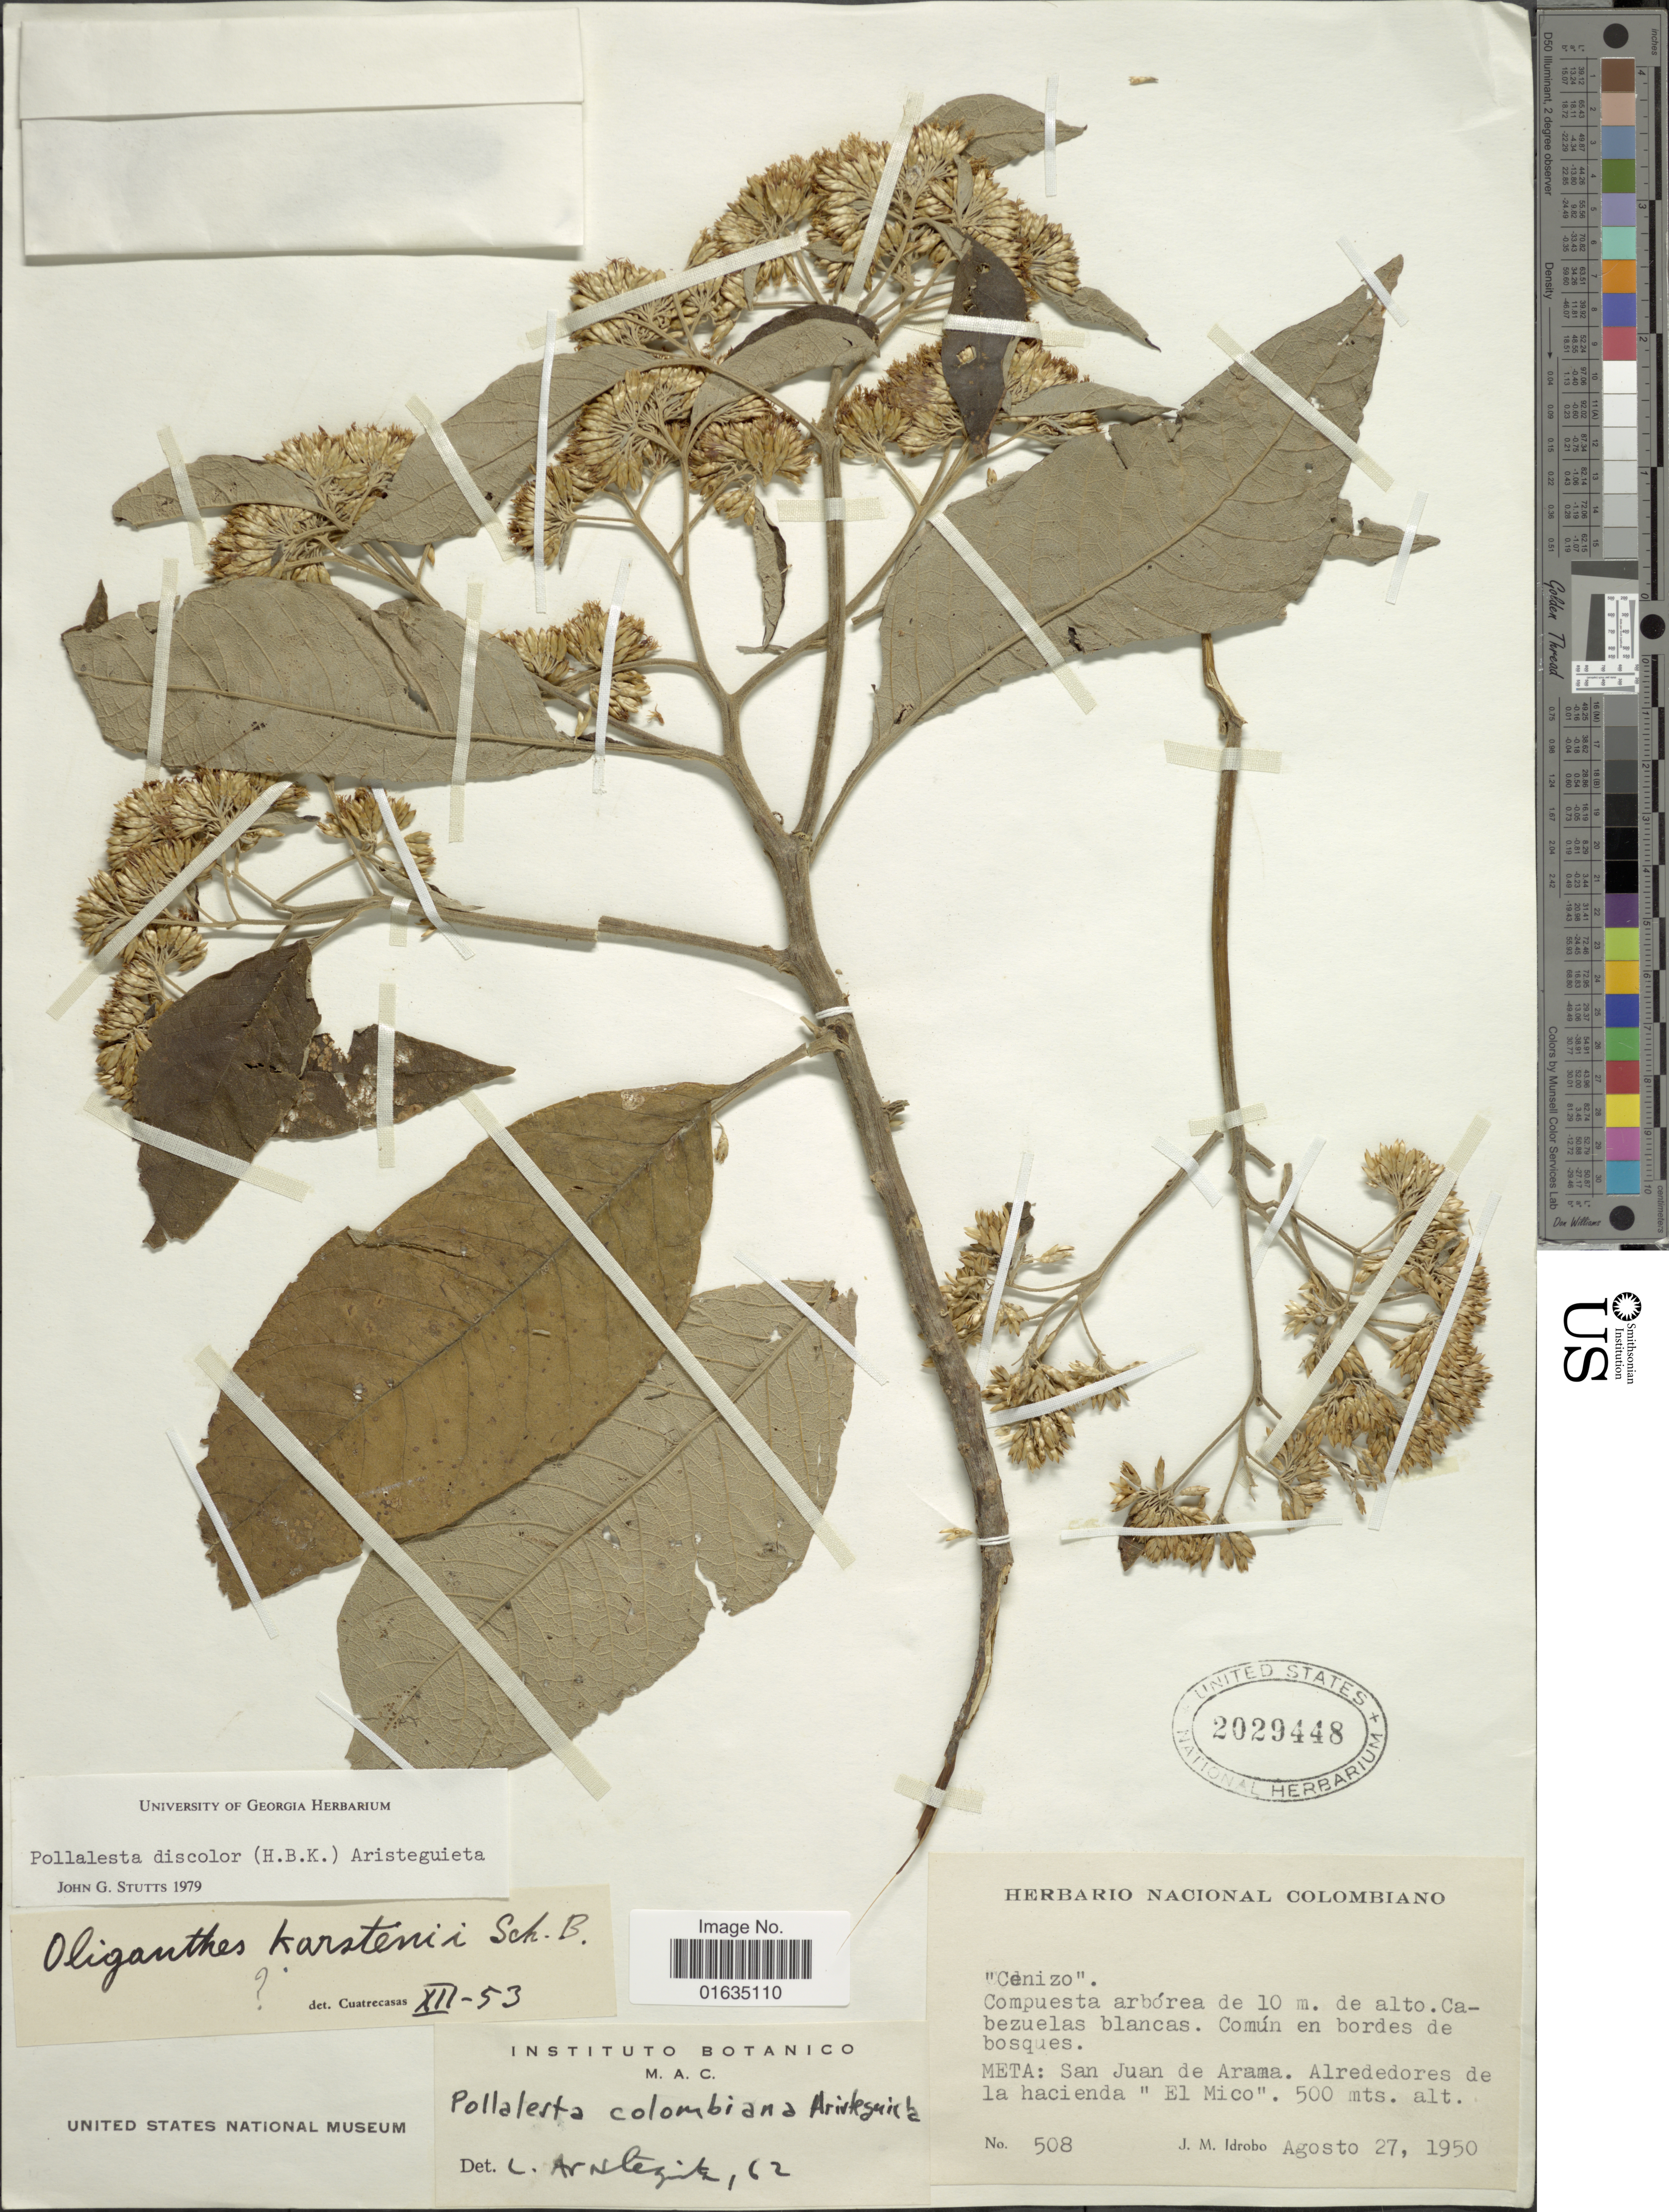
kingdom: Plantae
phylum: Tracheophyta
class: Magnoliopsida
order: Asterales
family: Asteraceae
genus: Pollalesta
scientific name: Pollalesta discolor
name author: (Kunth) Aristeg.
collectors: J. M. Idrobo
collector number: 508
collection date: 1950-08-27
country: Colombia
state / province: Meta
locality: San Juan de Arama, Alrededores de la hacienda El Mico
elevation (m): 500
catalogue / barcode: US 2029448